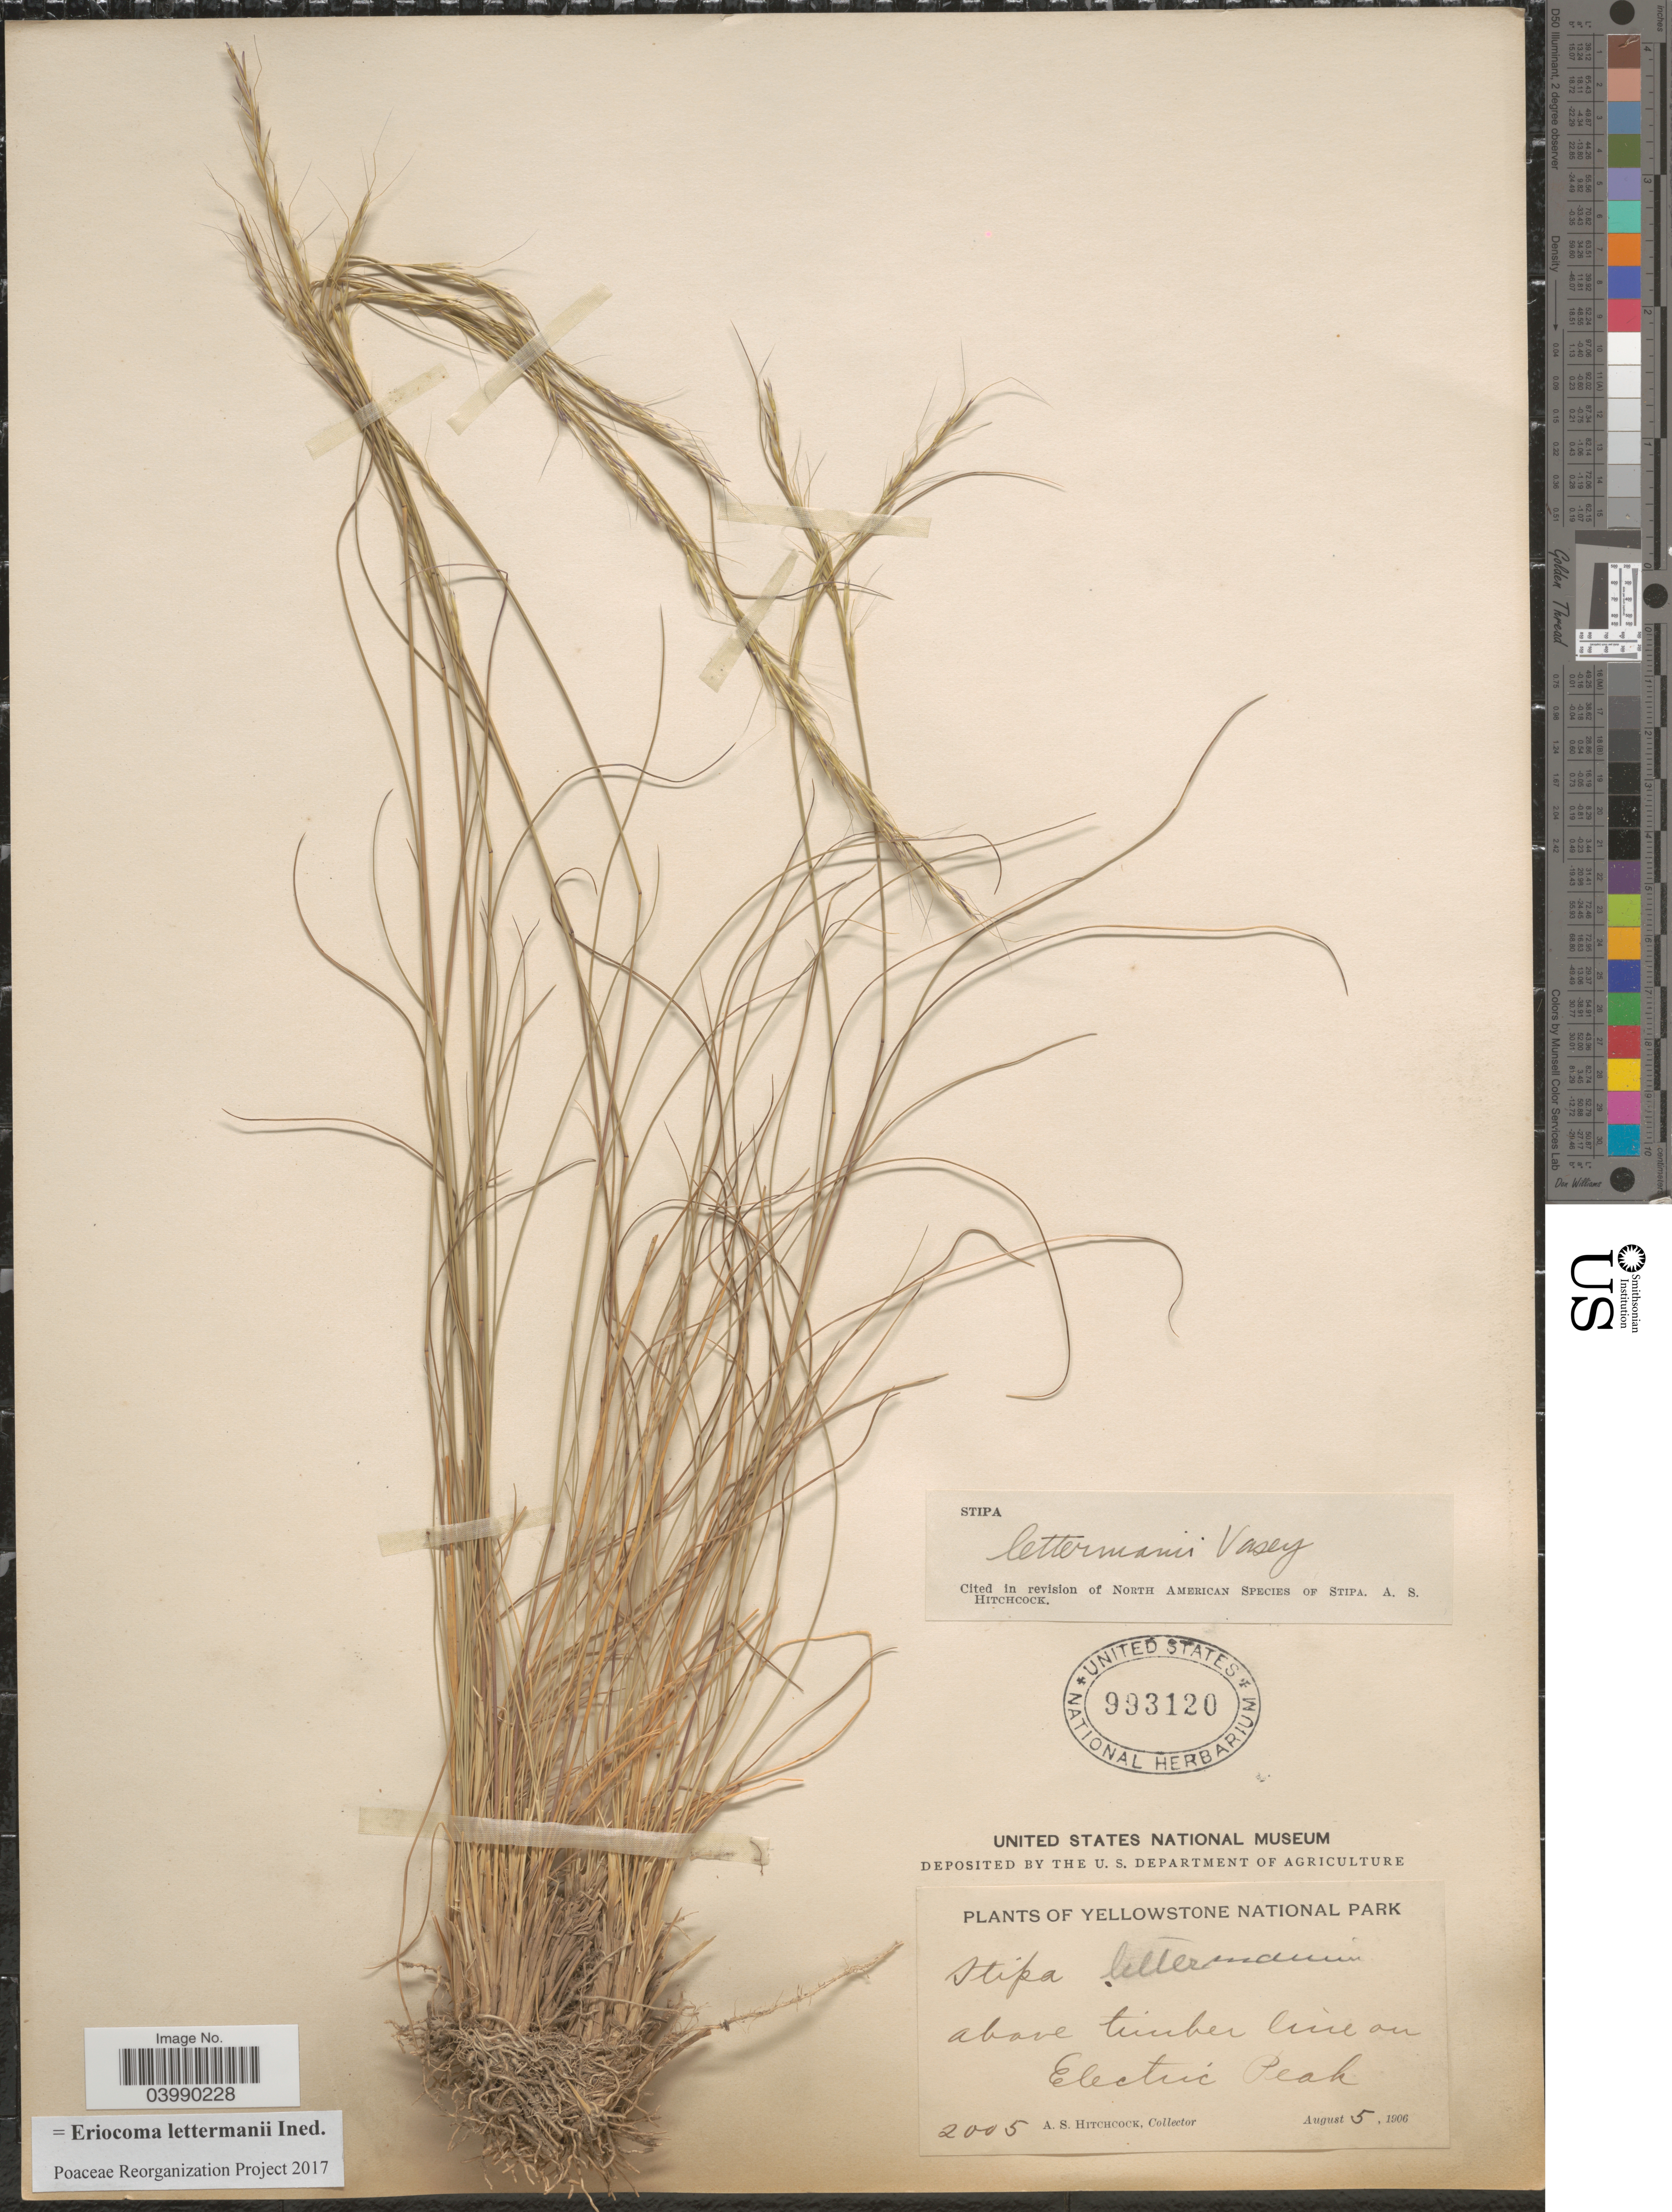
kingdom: Plantae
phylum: Tracheophyta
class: Liliopsida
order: Poales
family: Poaceae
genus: Eriocoma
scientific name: Eriocoma lettermanii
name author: (Vasey) Romasch.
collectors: A. S. Hitchcock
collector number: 2005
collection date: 1906-08-05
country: United States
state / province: Montana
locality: Yellowstone National Park. Above timber line on Electric Peak.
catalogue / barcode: US 993120